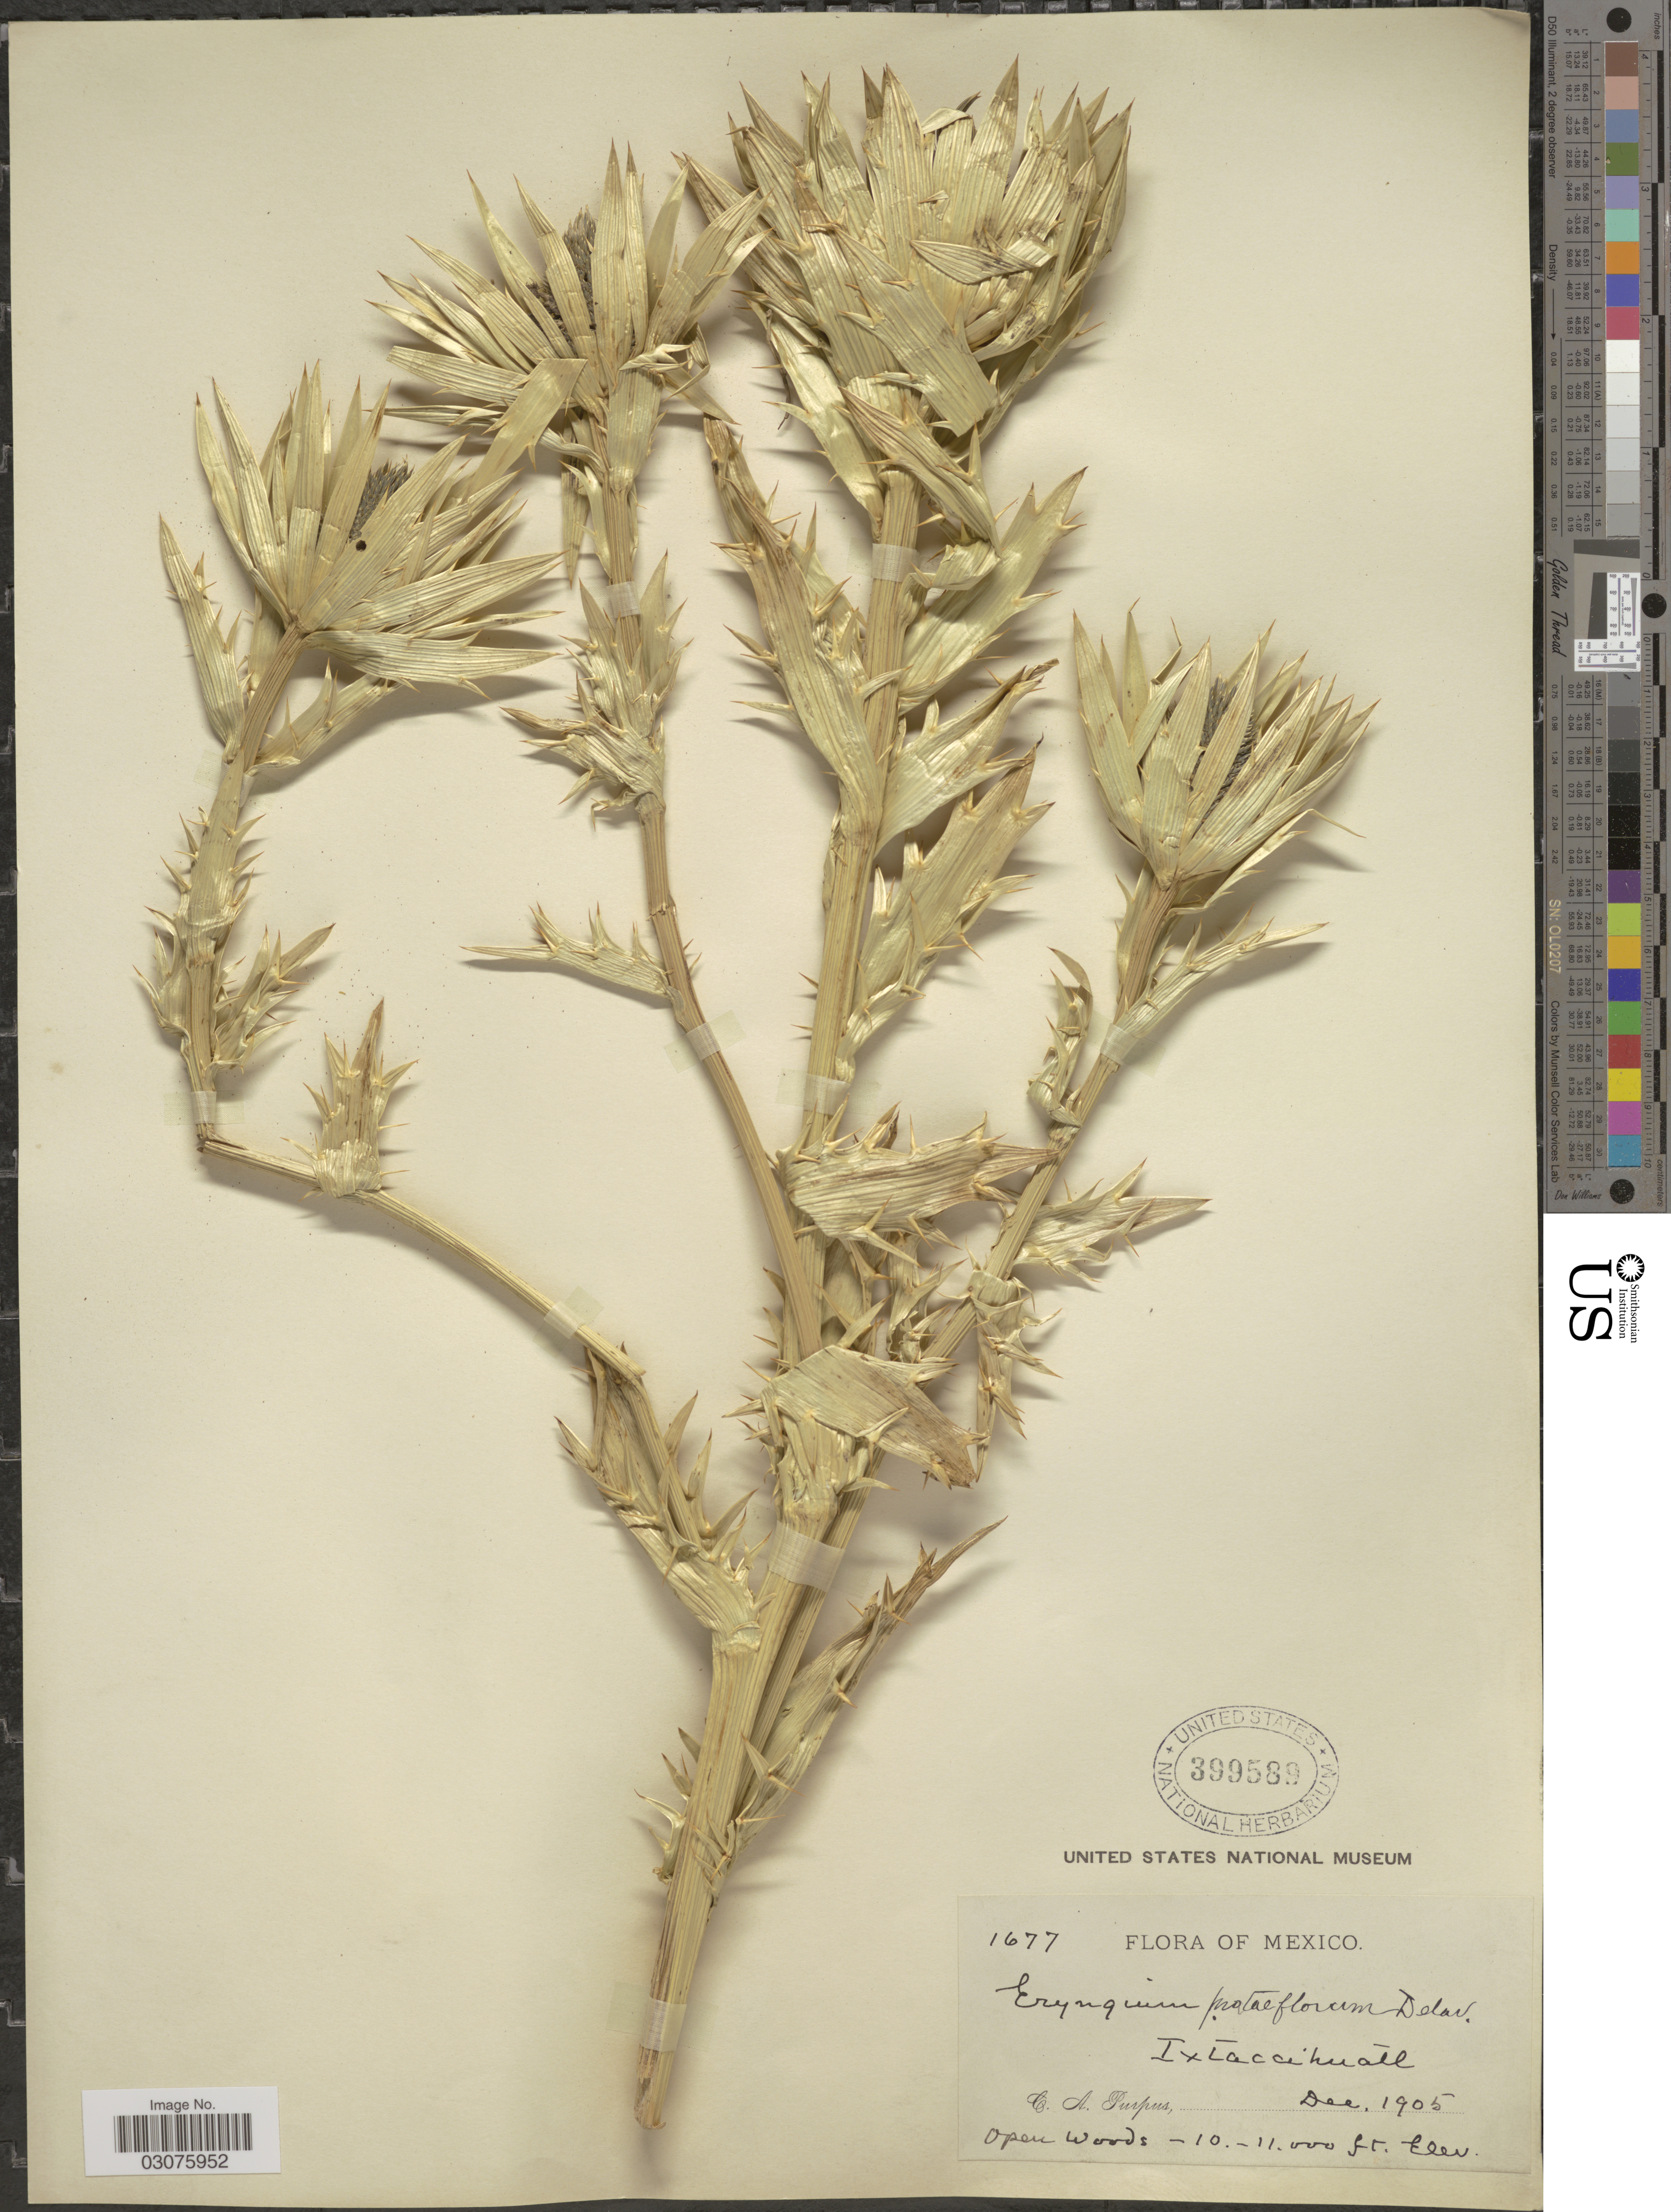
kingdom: Plantae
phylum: Tracheophyta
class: Magnoliopsida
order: Apiales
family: Apiaceae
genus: Eryngium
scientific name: Eryngium proteiflorum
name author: F. Delaroche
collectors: C. A. Purpus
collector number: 1677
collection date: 1905-12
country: Mexico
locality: Ixtaccihuatl.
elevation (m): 3048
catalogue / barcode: US 399589